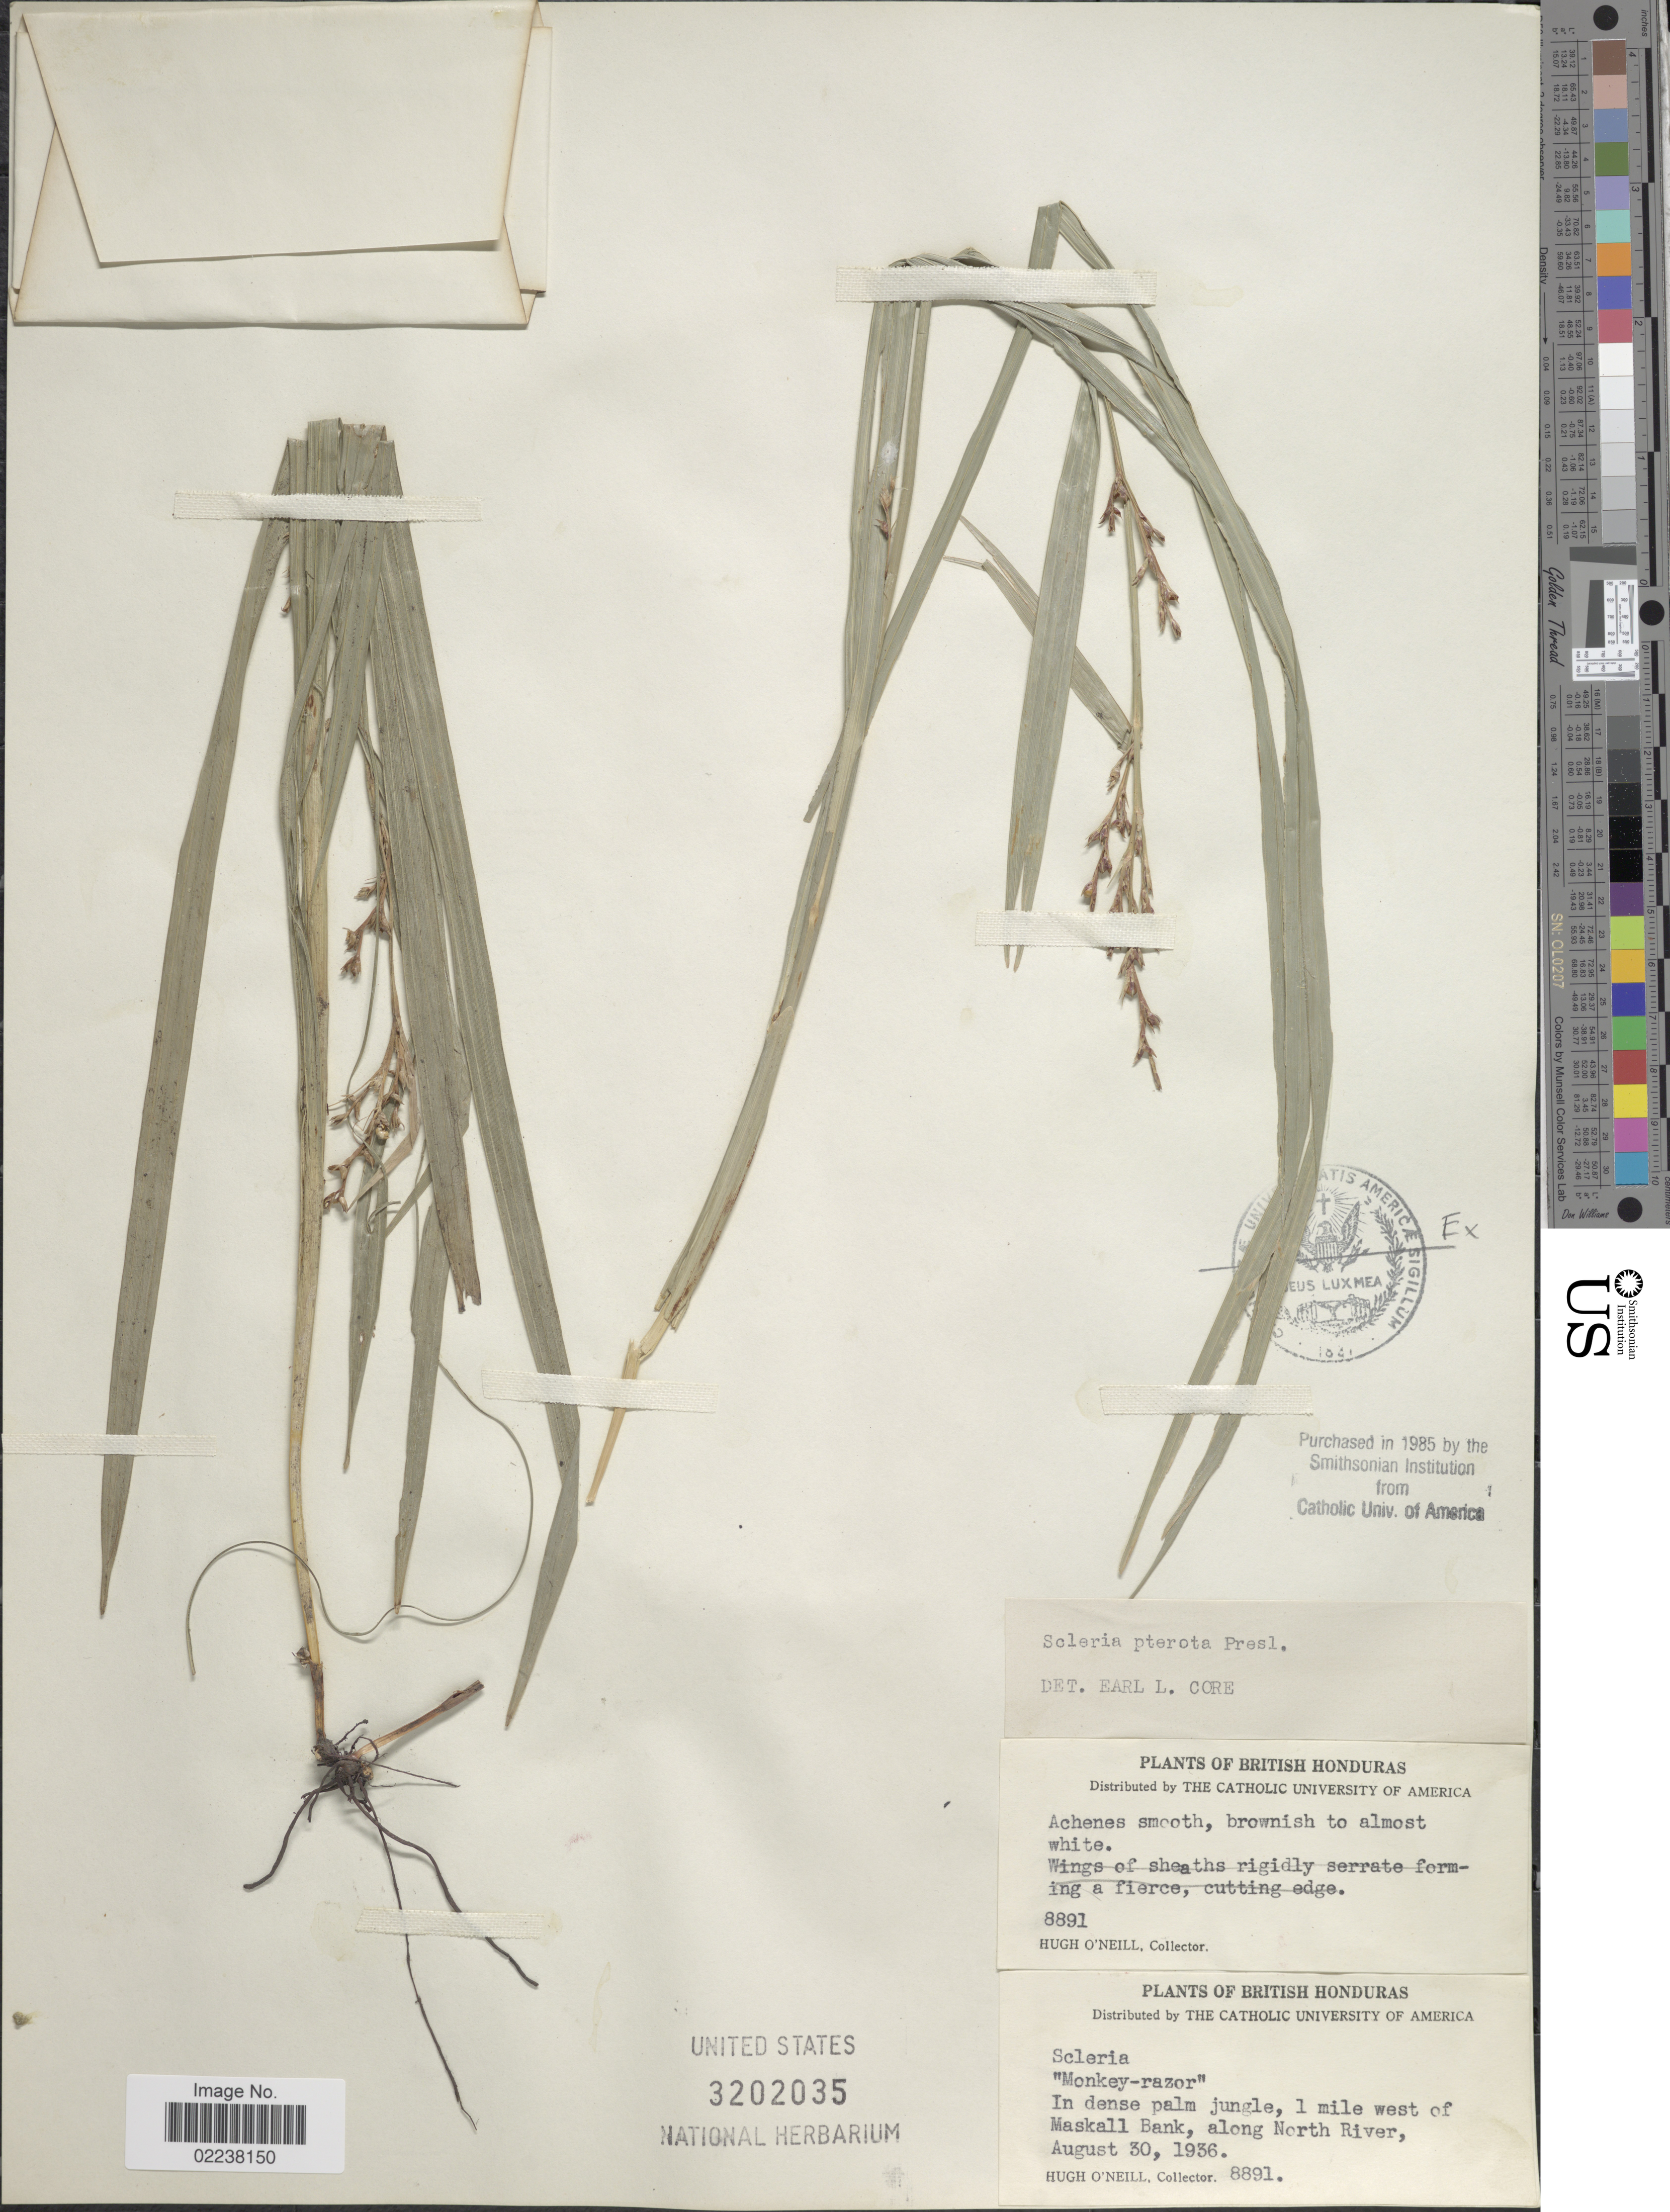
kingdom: Plantae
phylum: Tracheophyta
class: Liliopsida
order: Poales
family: Cyperaceae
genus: Scleria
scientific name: Scleria gaertneri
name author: Raddi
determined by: Strong, Mark T., (BOT), Smithsonian Institution - National Museum of Natural History (UNITED STATES)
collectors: H. O'Neill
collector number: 8891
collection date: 1936-08-30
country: Belize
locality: British Honduras, In dense palm jungle, 1 mile west of Maskall Bank, along North River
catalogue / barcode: US 3202035